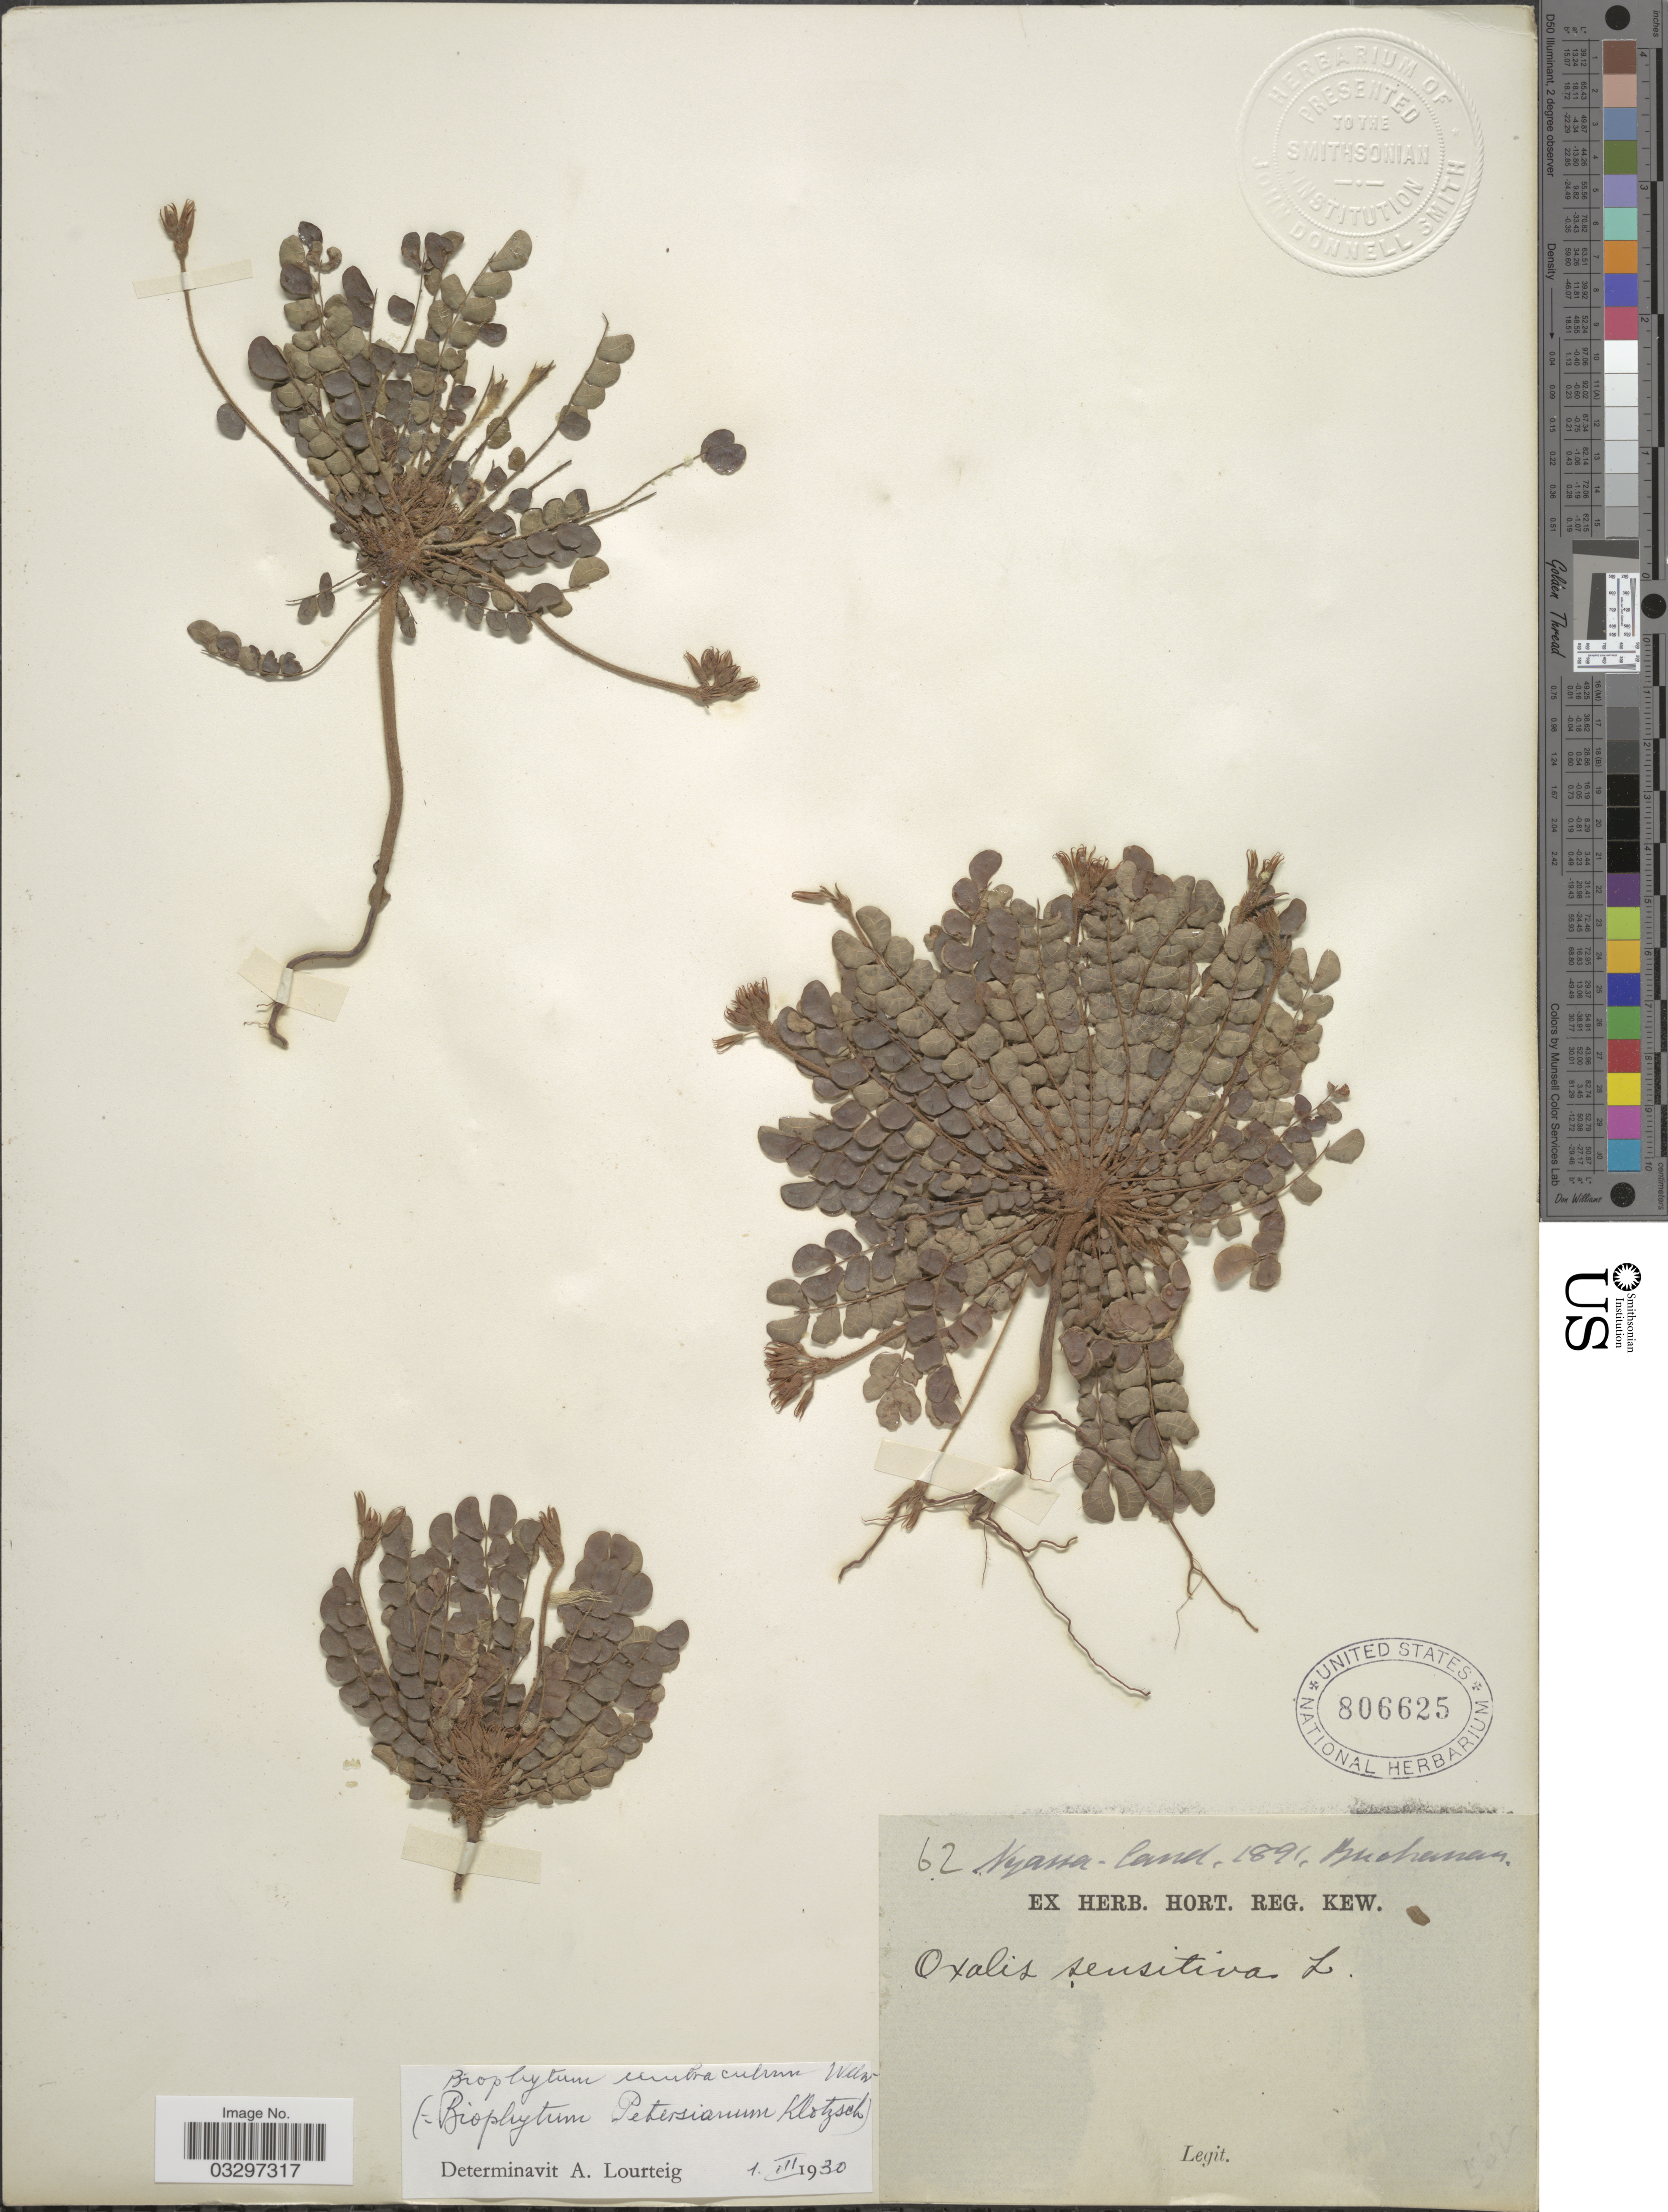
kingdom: Plantae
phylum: Tracheophyta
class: Magnoliopsida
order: Oxalidales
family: Oxalidaceae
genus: Biophytum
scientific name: Biophytum umbraculum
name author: Welw.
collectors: ex herb. Hort. Reg. Kew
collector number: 62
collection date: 1891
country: Malawi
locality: Nyassa-land, Buchanan.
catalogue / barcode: US 806625